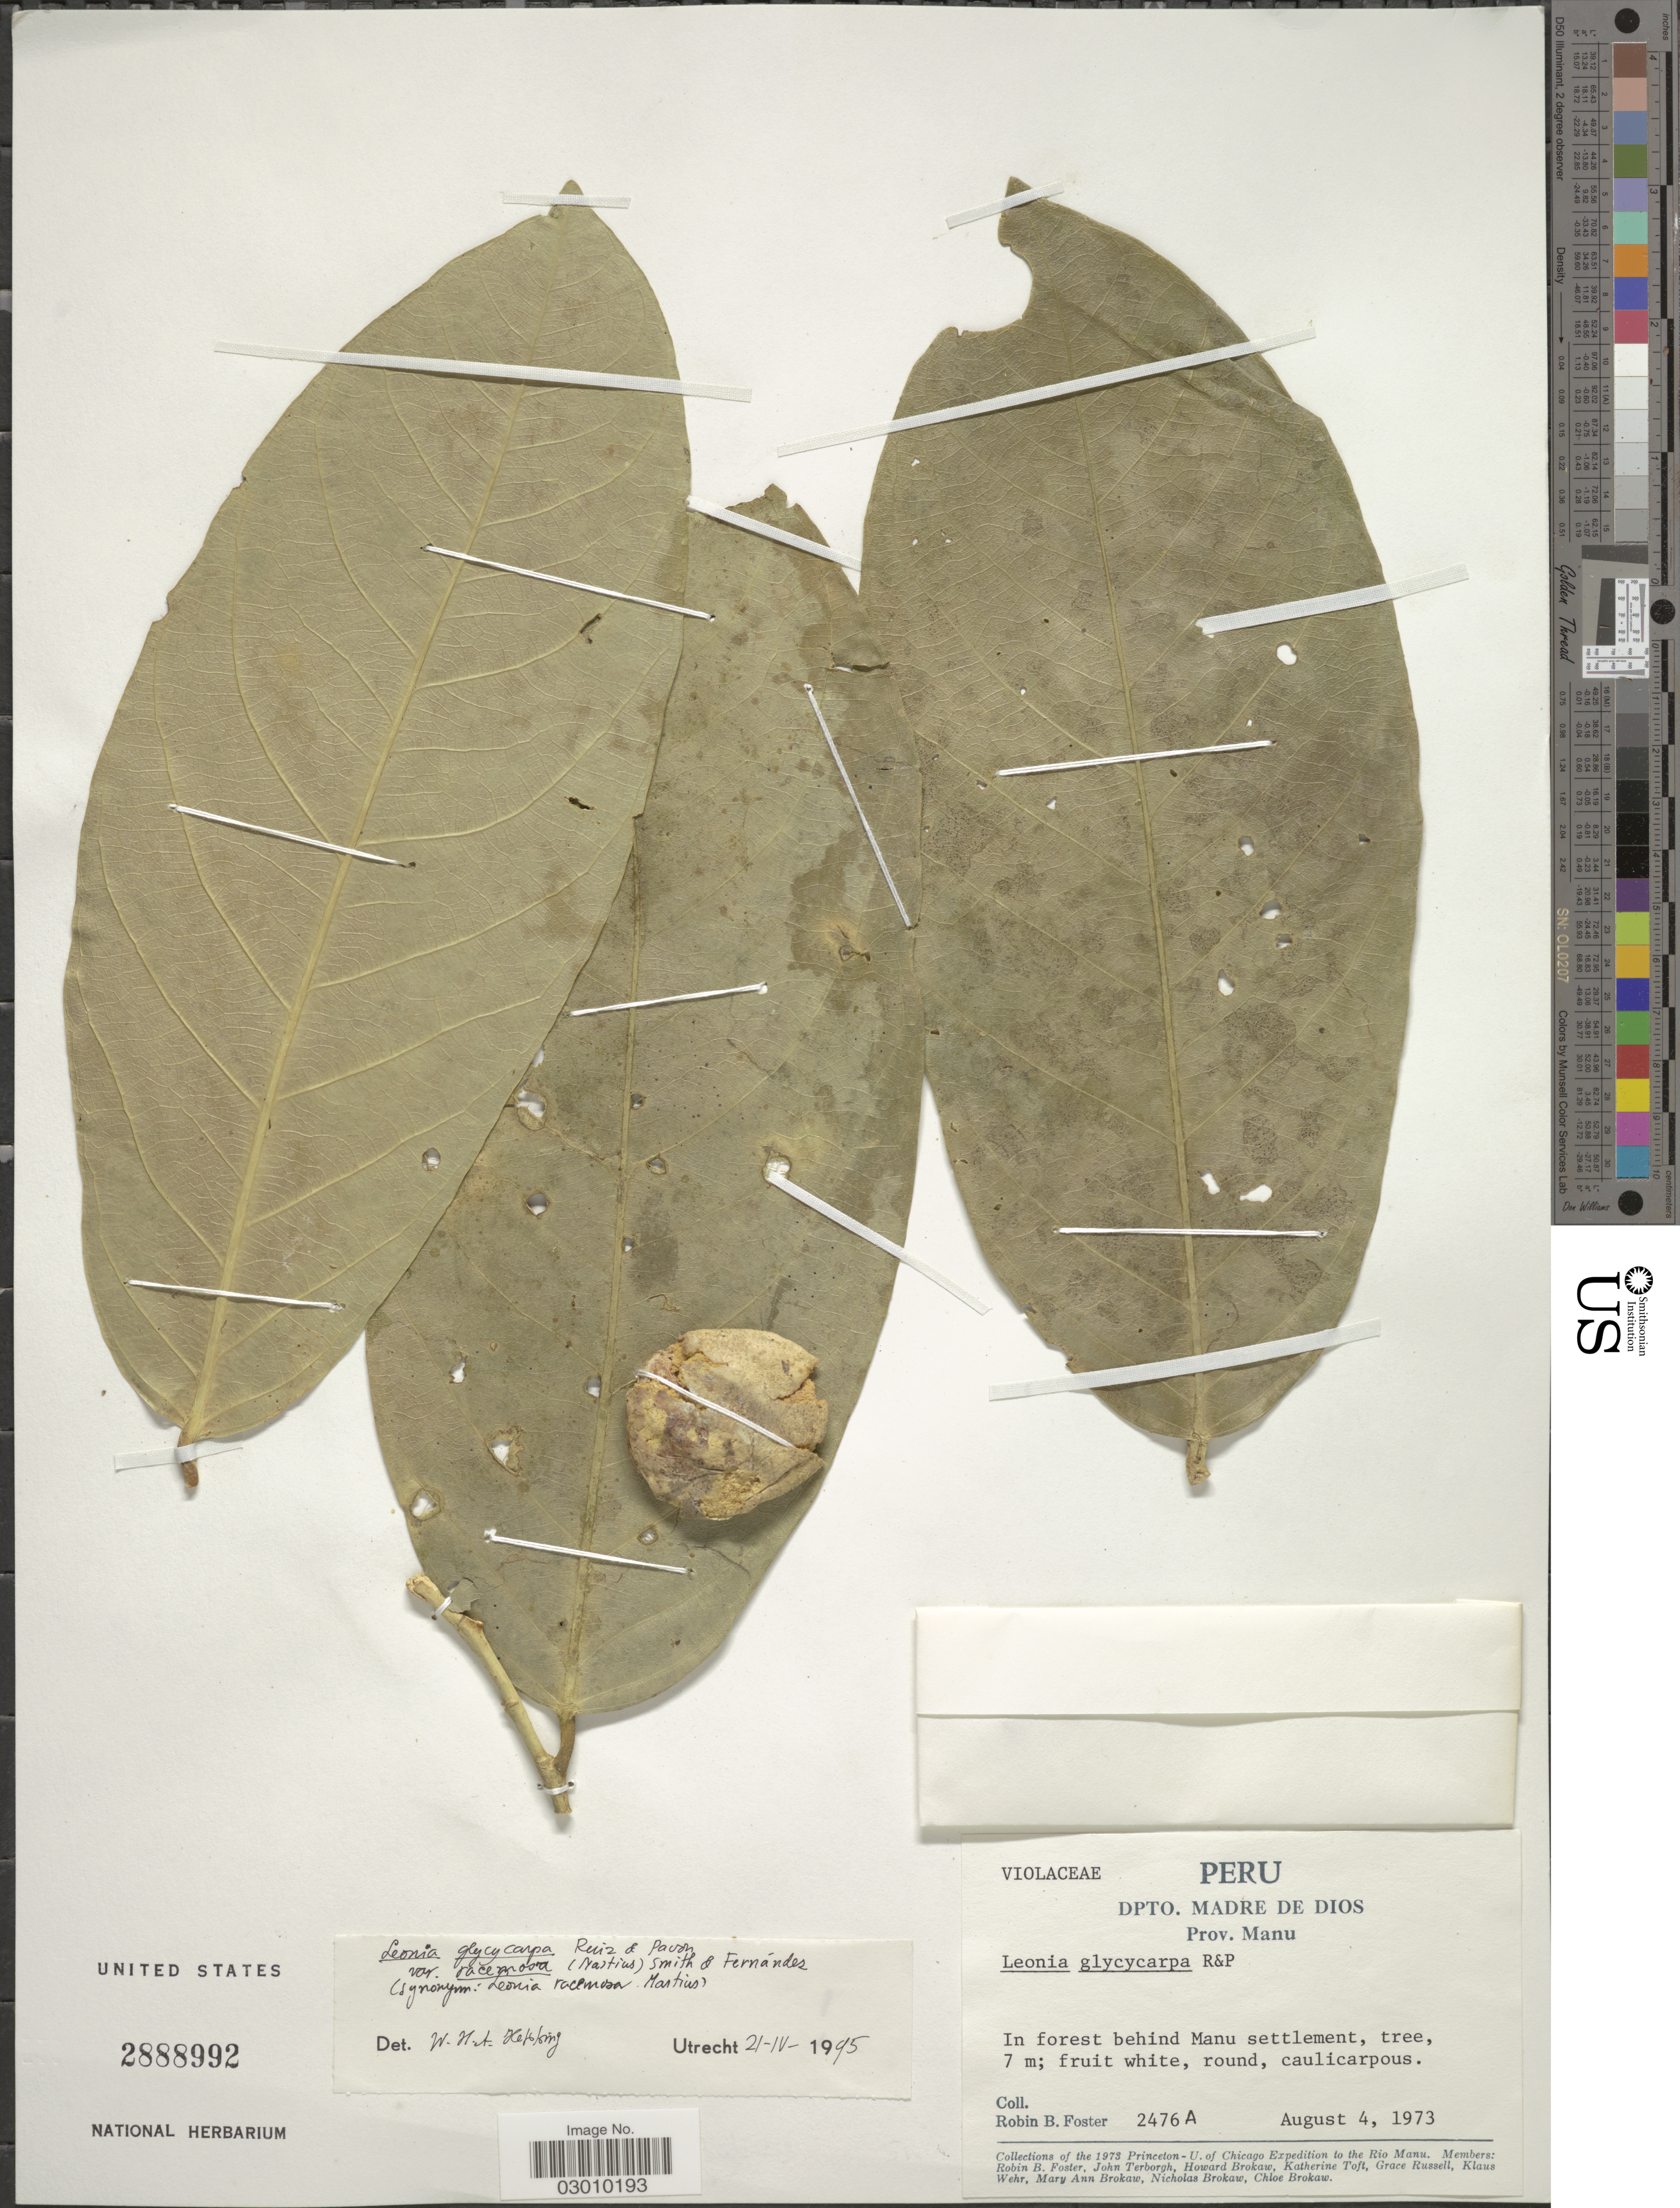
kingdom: Plantae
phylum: Tracheophyta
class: Magnoliopsida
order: Malpighiales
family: Violaceae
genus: Leonia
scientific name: Leonia glycycarpa var. racemosa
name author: (Mart.) L.B. Sm. & A. Fernández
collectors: R. B. Foster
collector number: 2476A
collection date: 1973-08-04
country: Peru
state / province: Madre de Dios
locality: Dpto. Madre de Dios. Prov. Manu.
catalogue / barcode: US 2888992